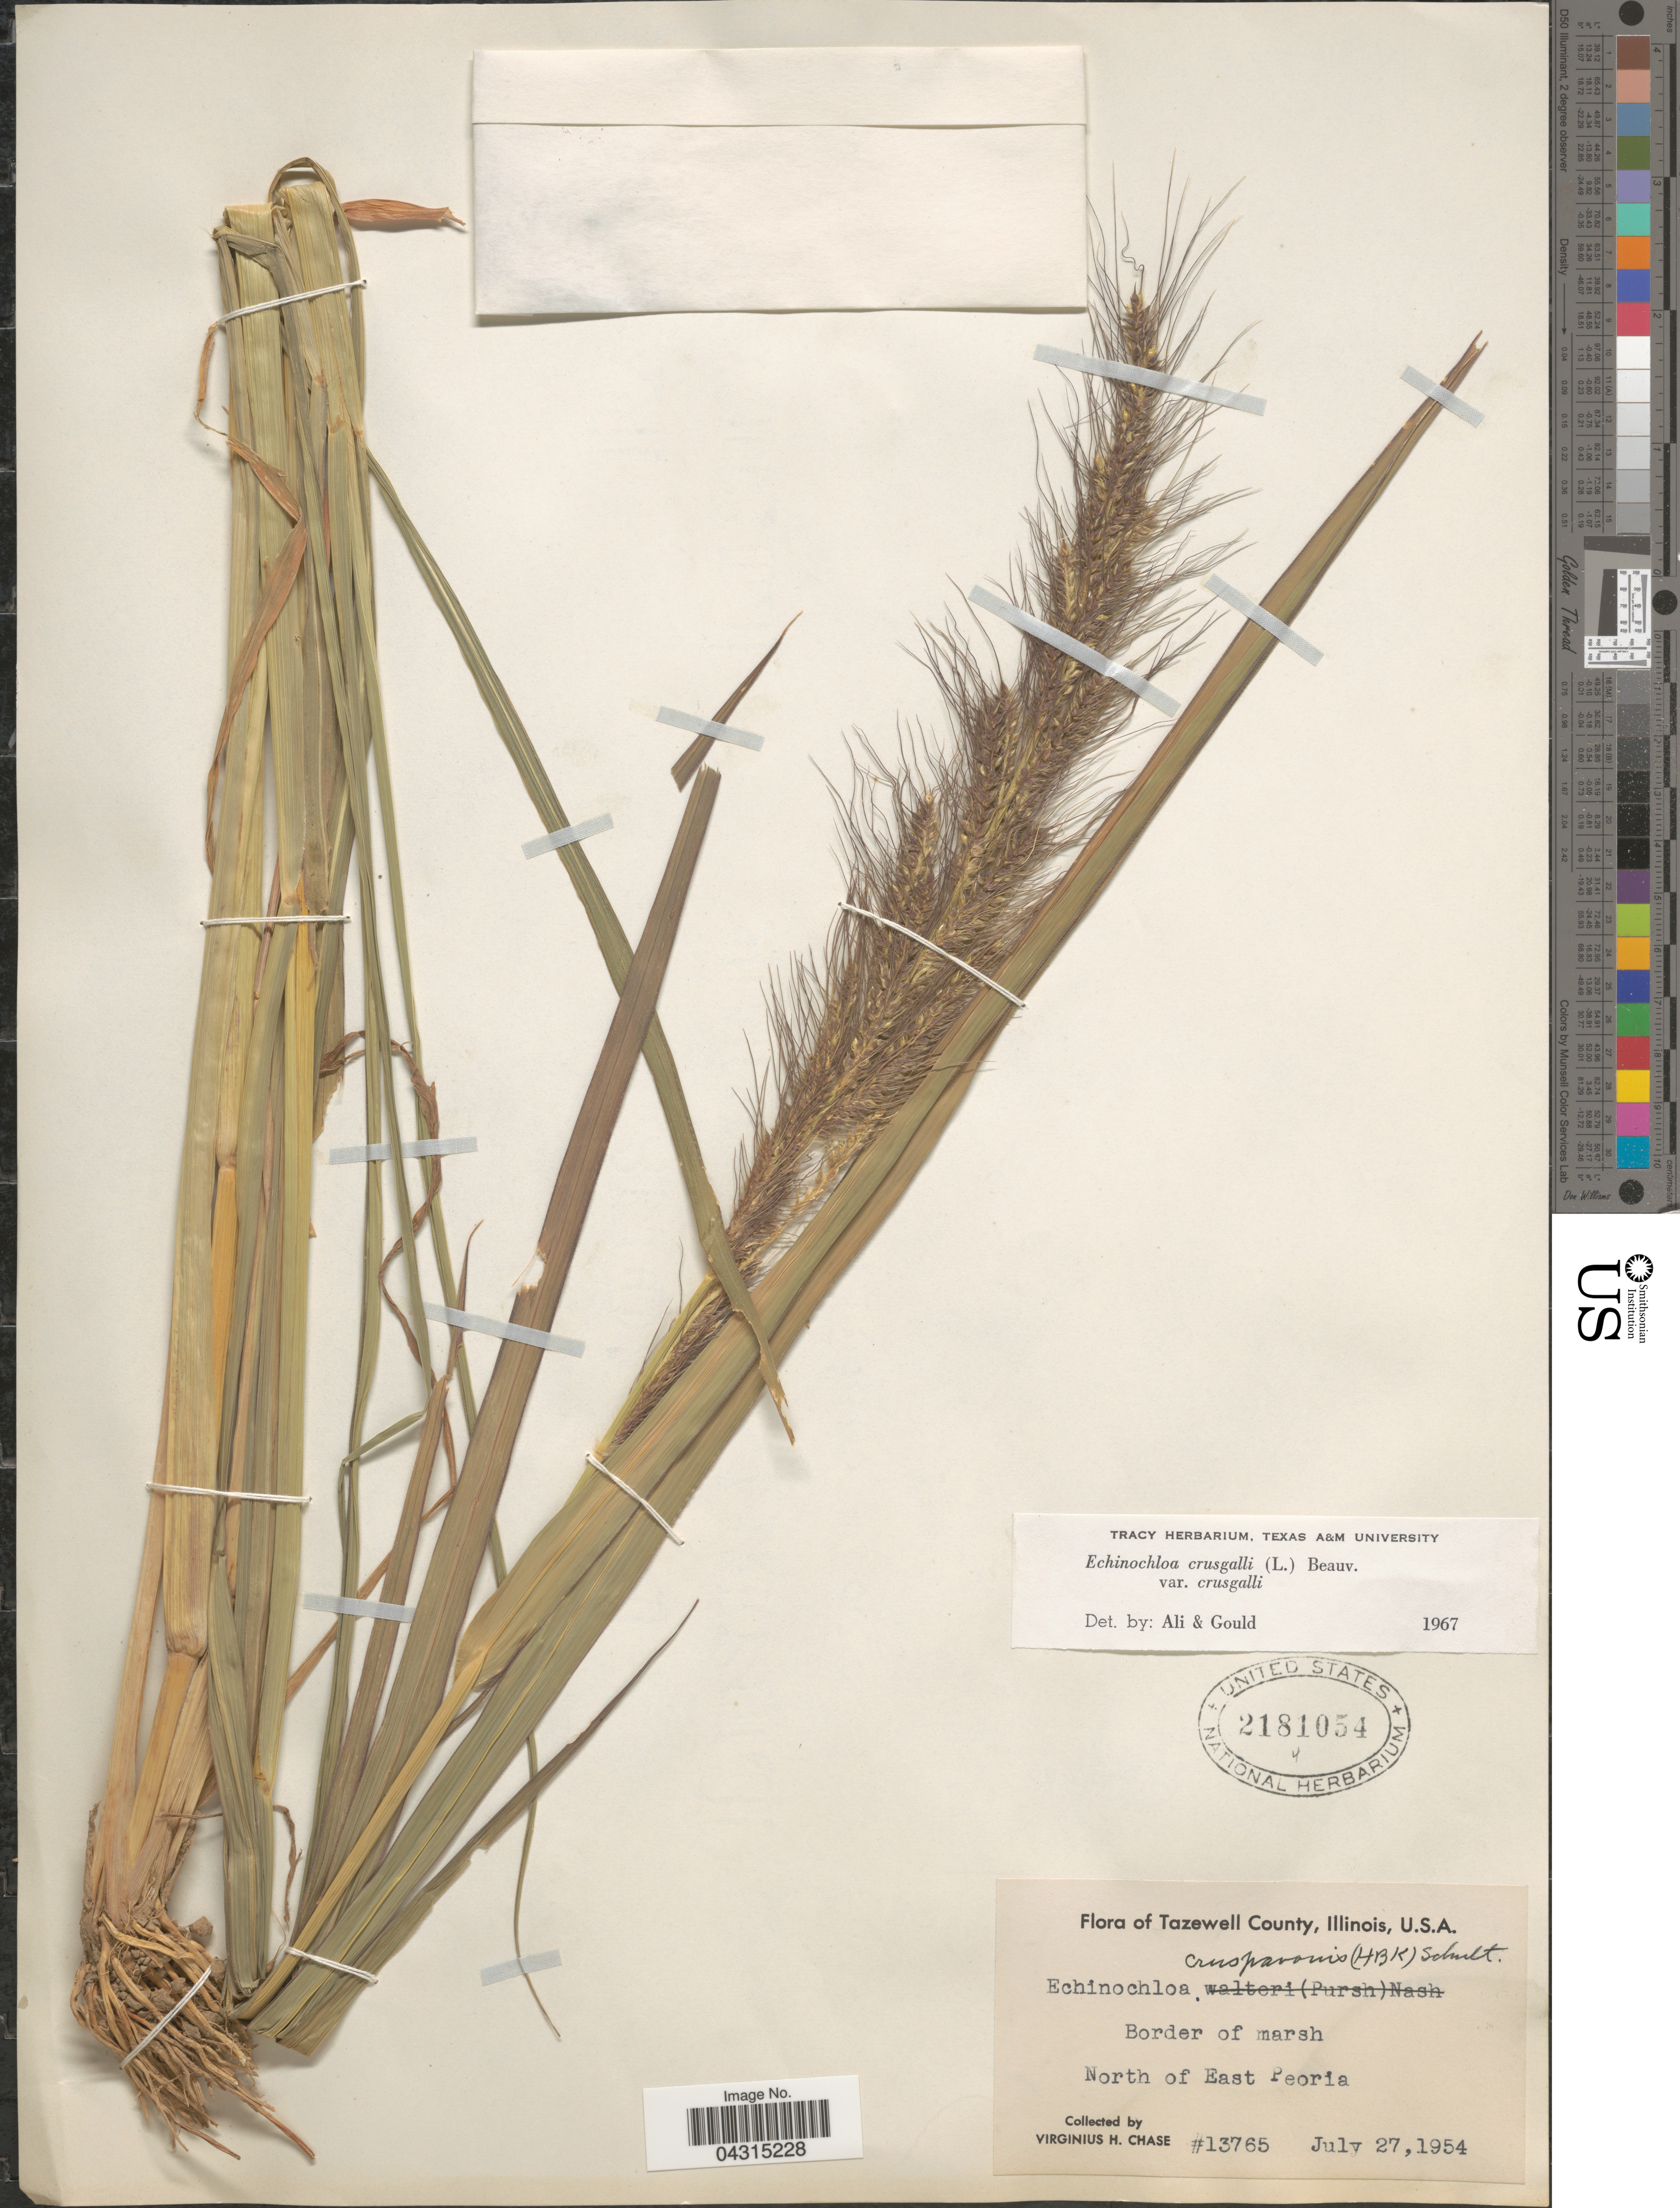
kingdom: Plantae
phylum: Tracheophyta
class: Liliopsida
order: Poales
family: Poaceae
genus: Echinochloa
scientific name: Echinochloa crus-galli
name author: (L.) P. Beauv.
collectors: V. H. Chase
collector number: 13765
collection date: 1954-07-27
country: United States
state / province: Illinois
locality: Tazewell County. Border of marsh. North of East Peoria.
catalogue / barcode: US 2181054